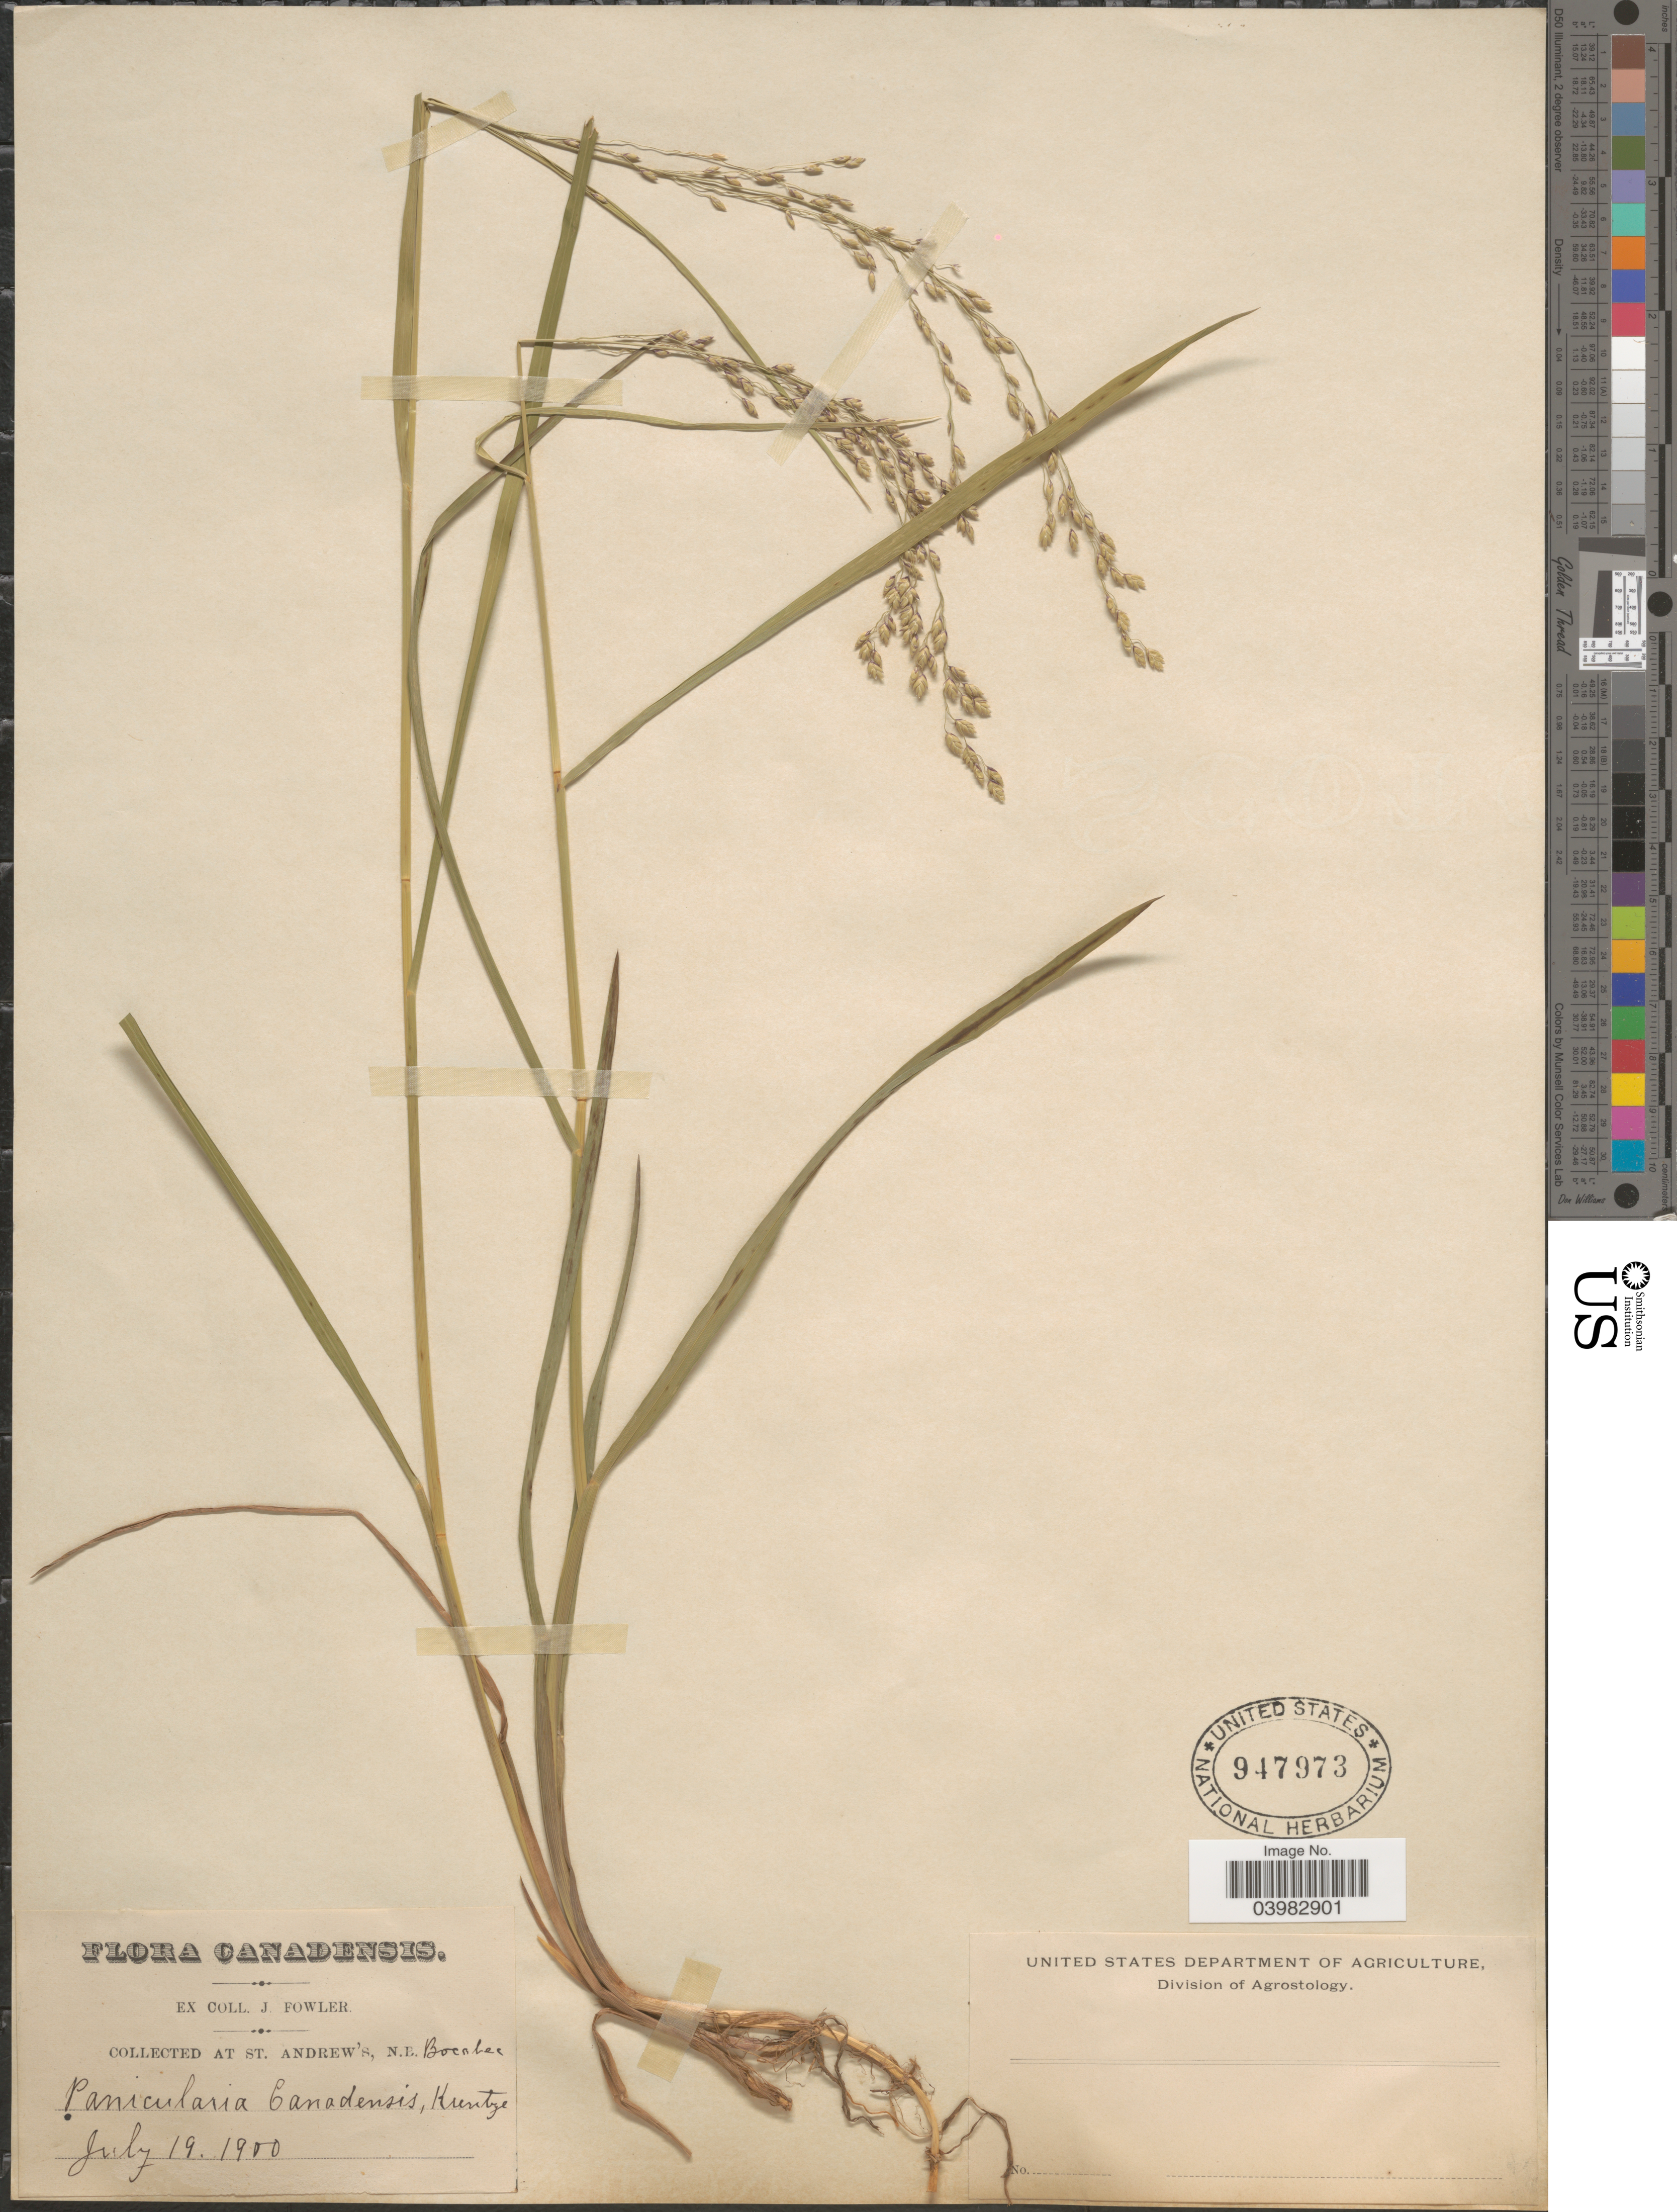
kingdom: Plantae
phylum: Tracheophyta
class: Liliopsida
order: Poales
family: Poaceae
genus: Glyceria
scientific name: Glyceria canadensis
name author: (Michx.) Trin.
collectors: J. Fowler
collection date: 1900-07-19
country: Canada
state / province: New Brunswick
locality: At St. Andrew's, Bocabec.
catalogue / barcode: US 947973